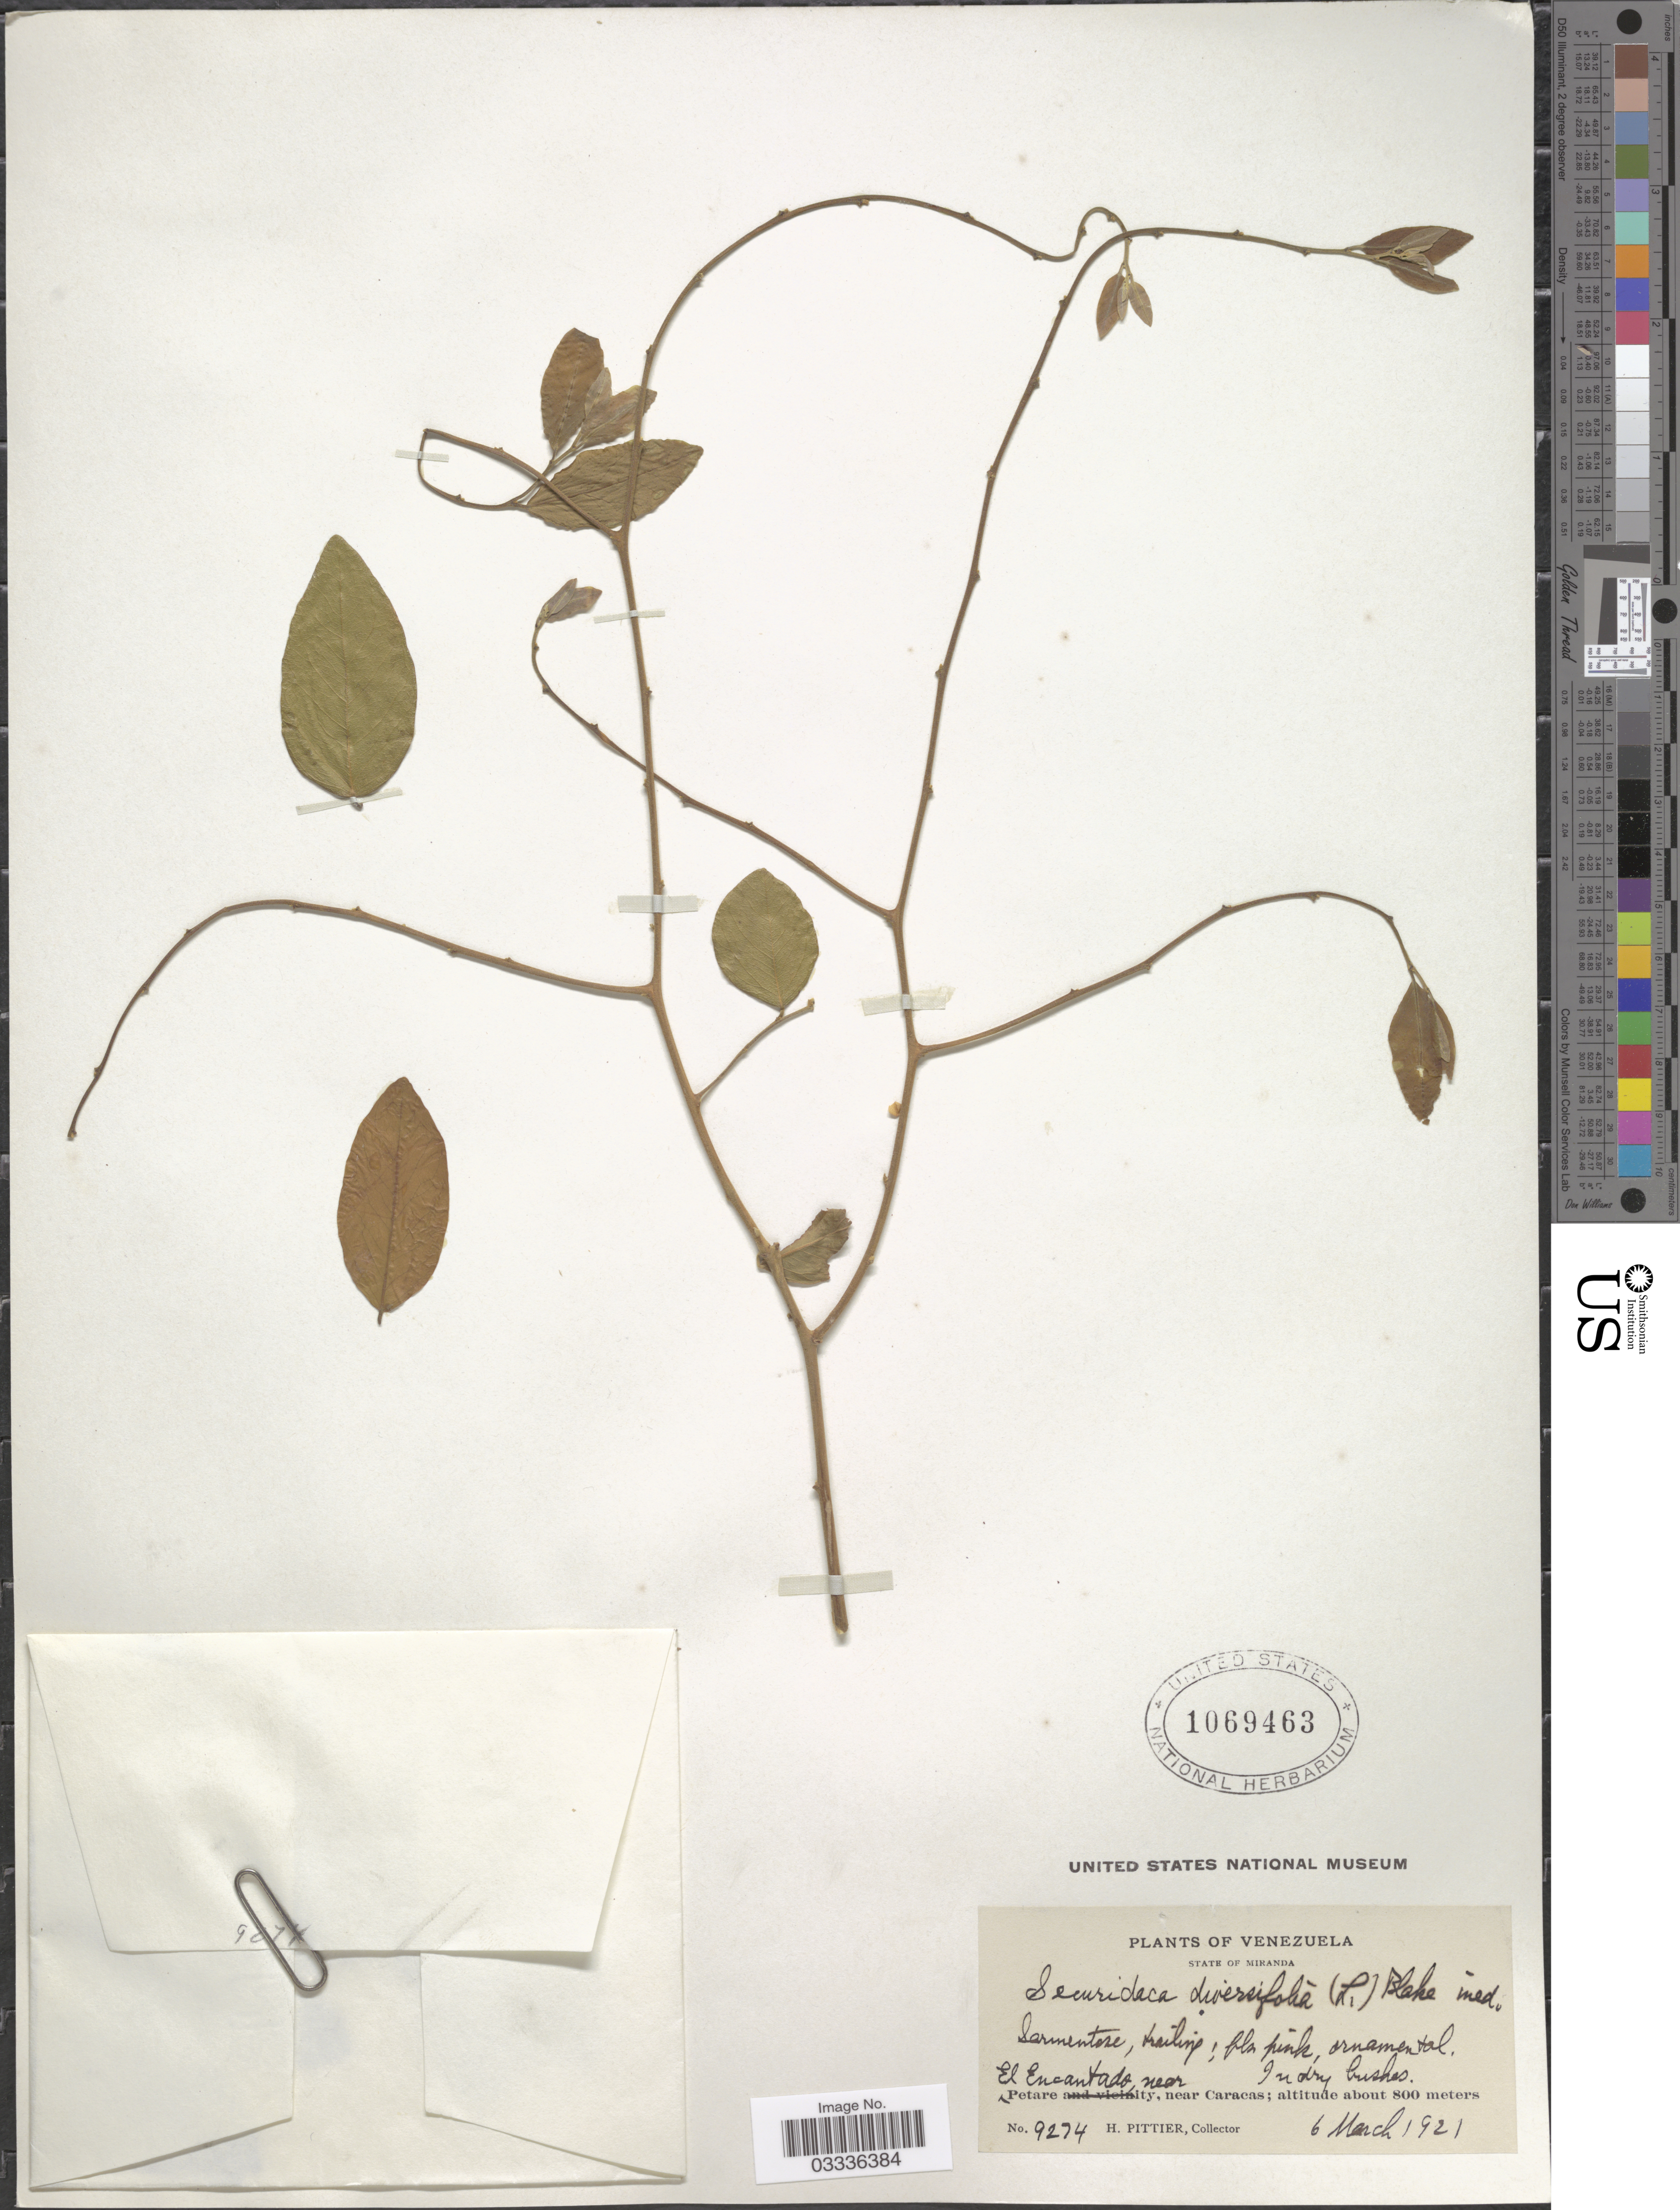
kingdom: Plantae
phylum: Tracheophyta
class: Magnoliopsida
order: Fabales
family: Polygalaceae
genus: Securidaca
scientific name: Securidaca diversifolia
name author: (L.) S.F. Blake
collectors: H. F. Pittier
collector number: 9274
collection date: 1921-03-06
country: Venezuela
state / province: Miranda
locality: El Encantado, Petare, near Caracas.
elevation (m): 800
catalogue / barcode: US 1069463